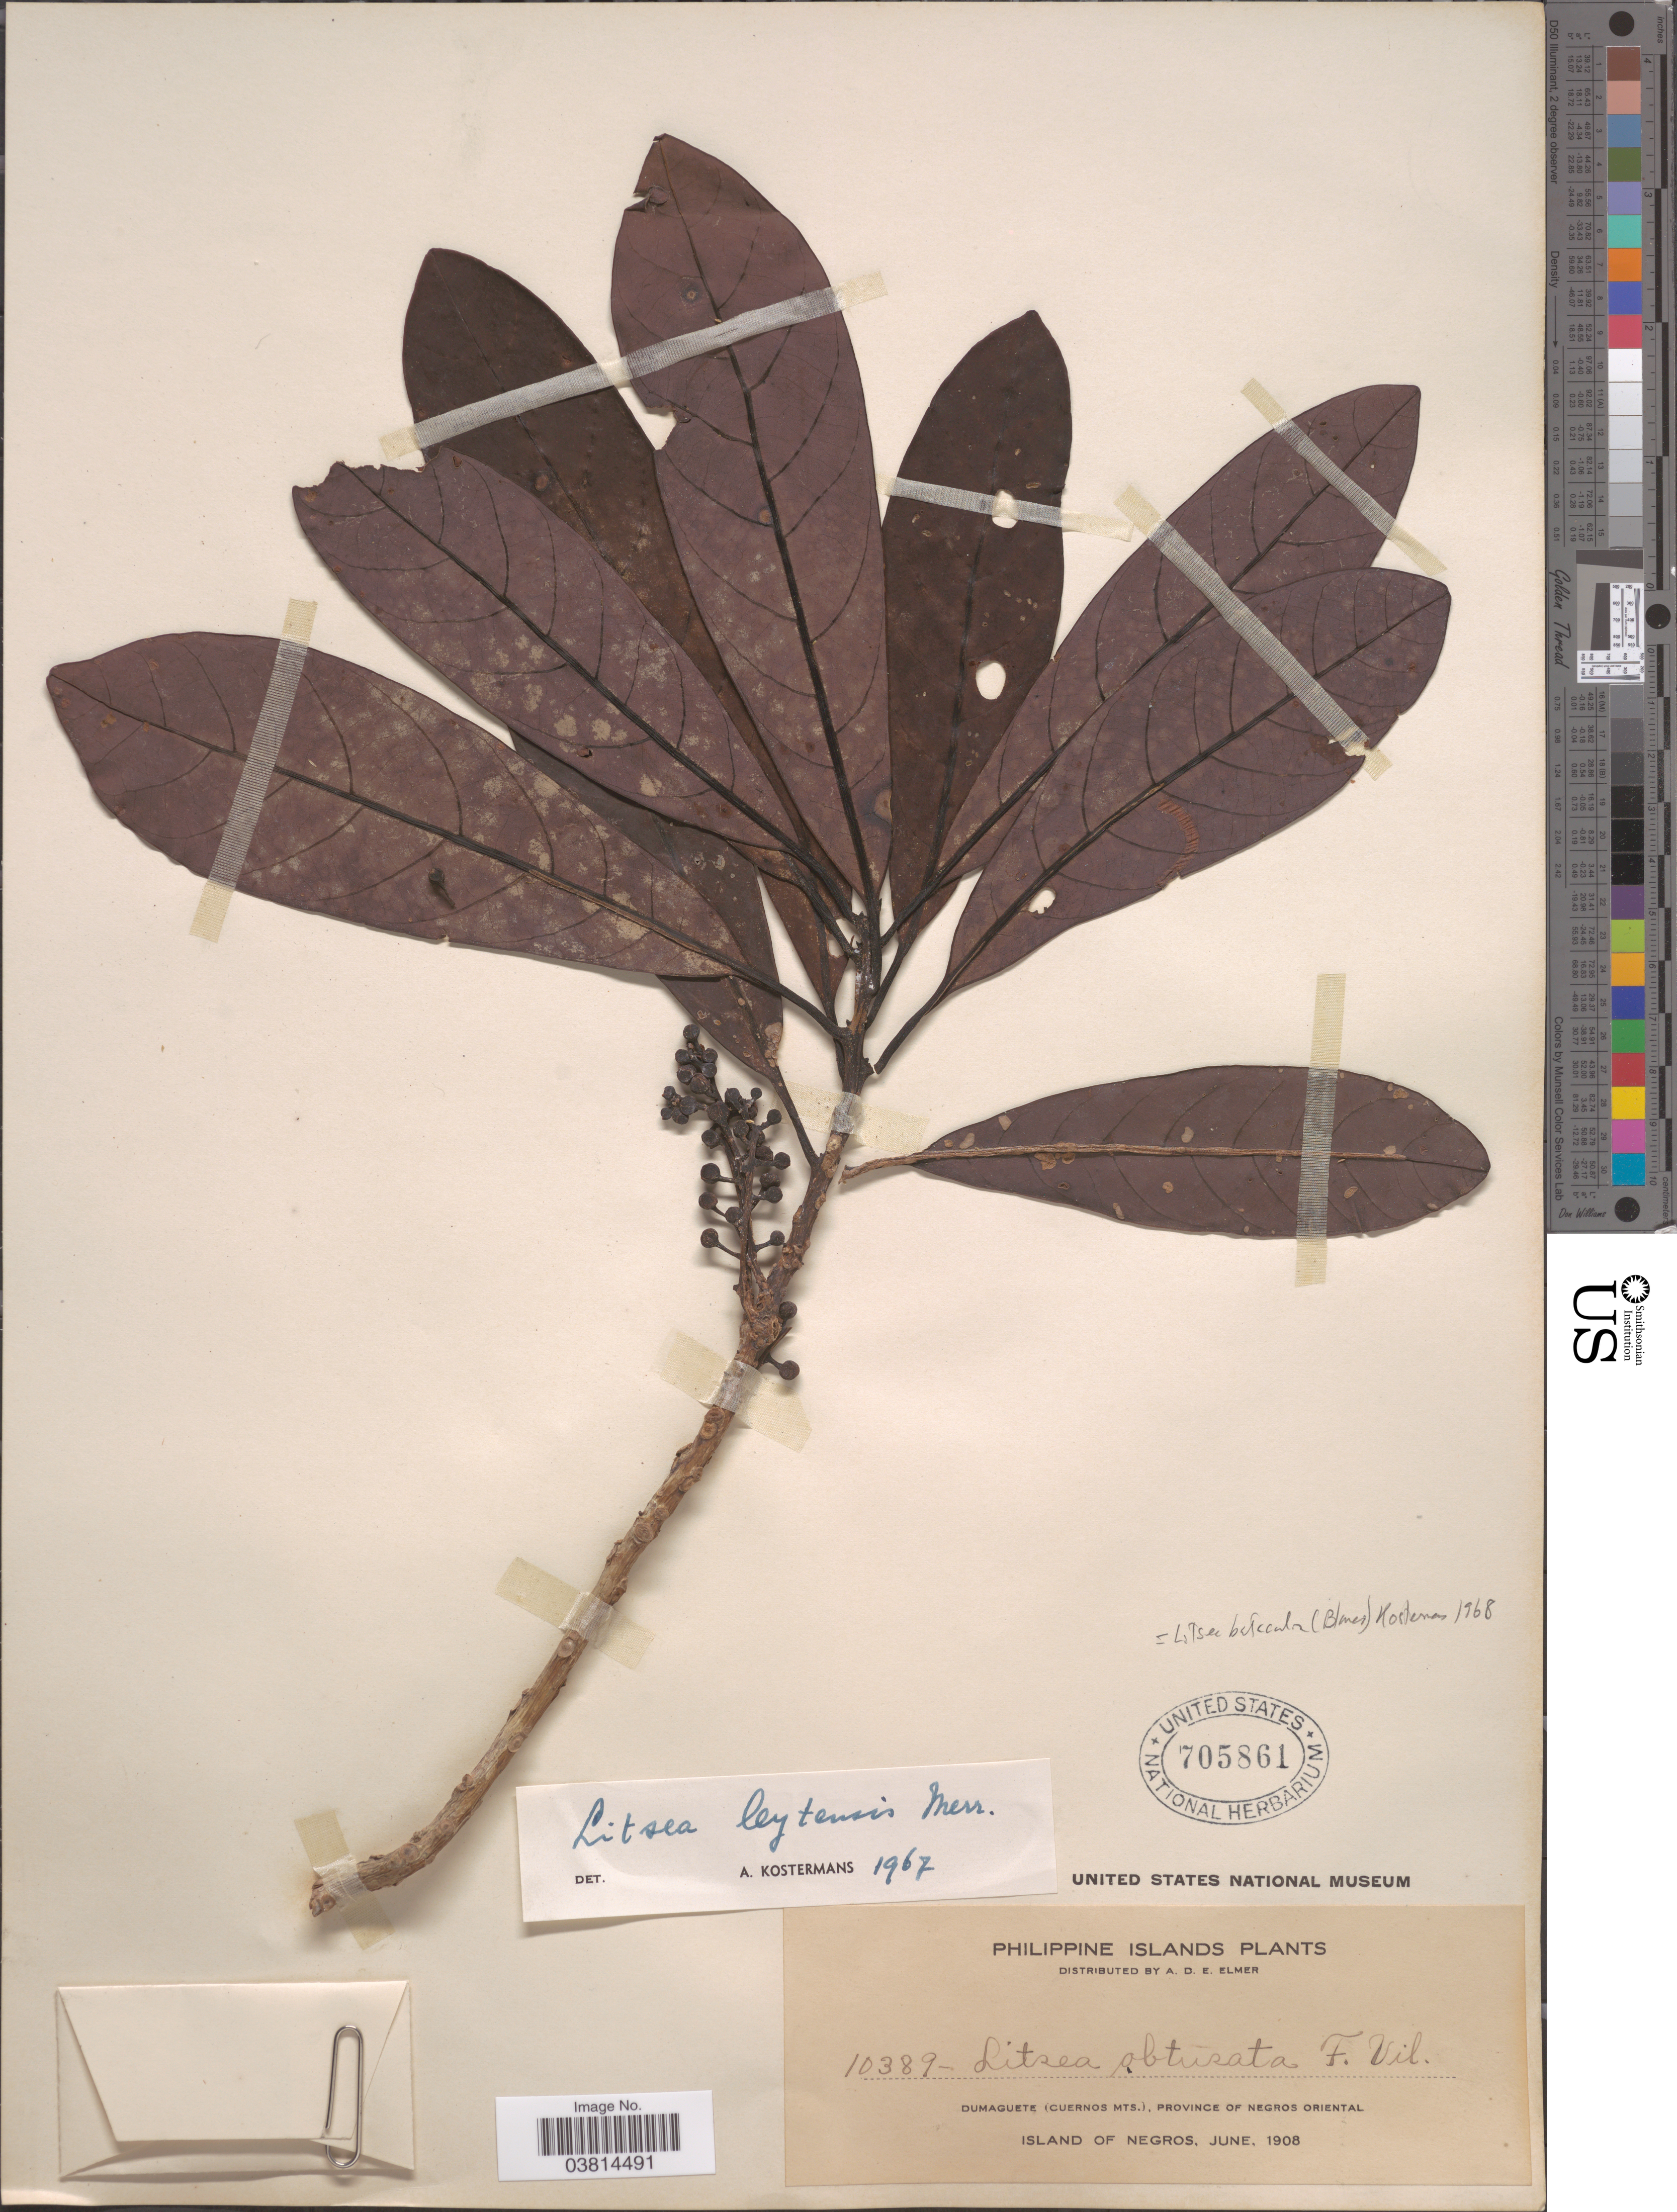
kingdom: Plantae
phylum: Tracheophyta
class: Magnoliopsida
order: Laurales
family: Lauraceae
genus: Litsea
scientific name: Litsea baticulin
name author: (Blanco) Kosterm.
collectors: A. D. E. Elmer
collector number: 10389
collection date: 1908-06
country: Philippines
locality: Dumaguete (Cuernos Mts.), Province of Negros Oriental. Island of Negros.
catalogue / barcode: US 705861